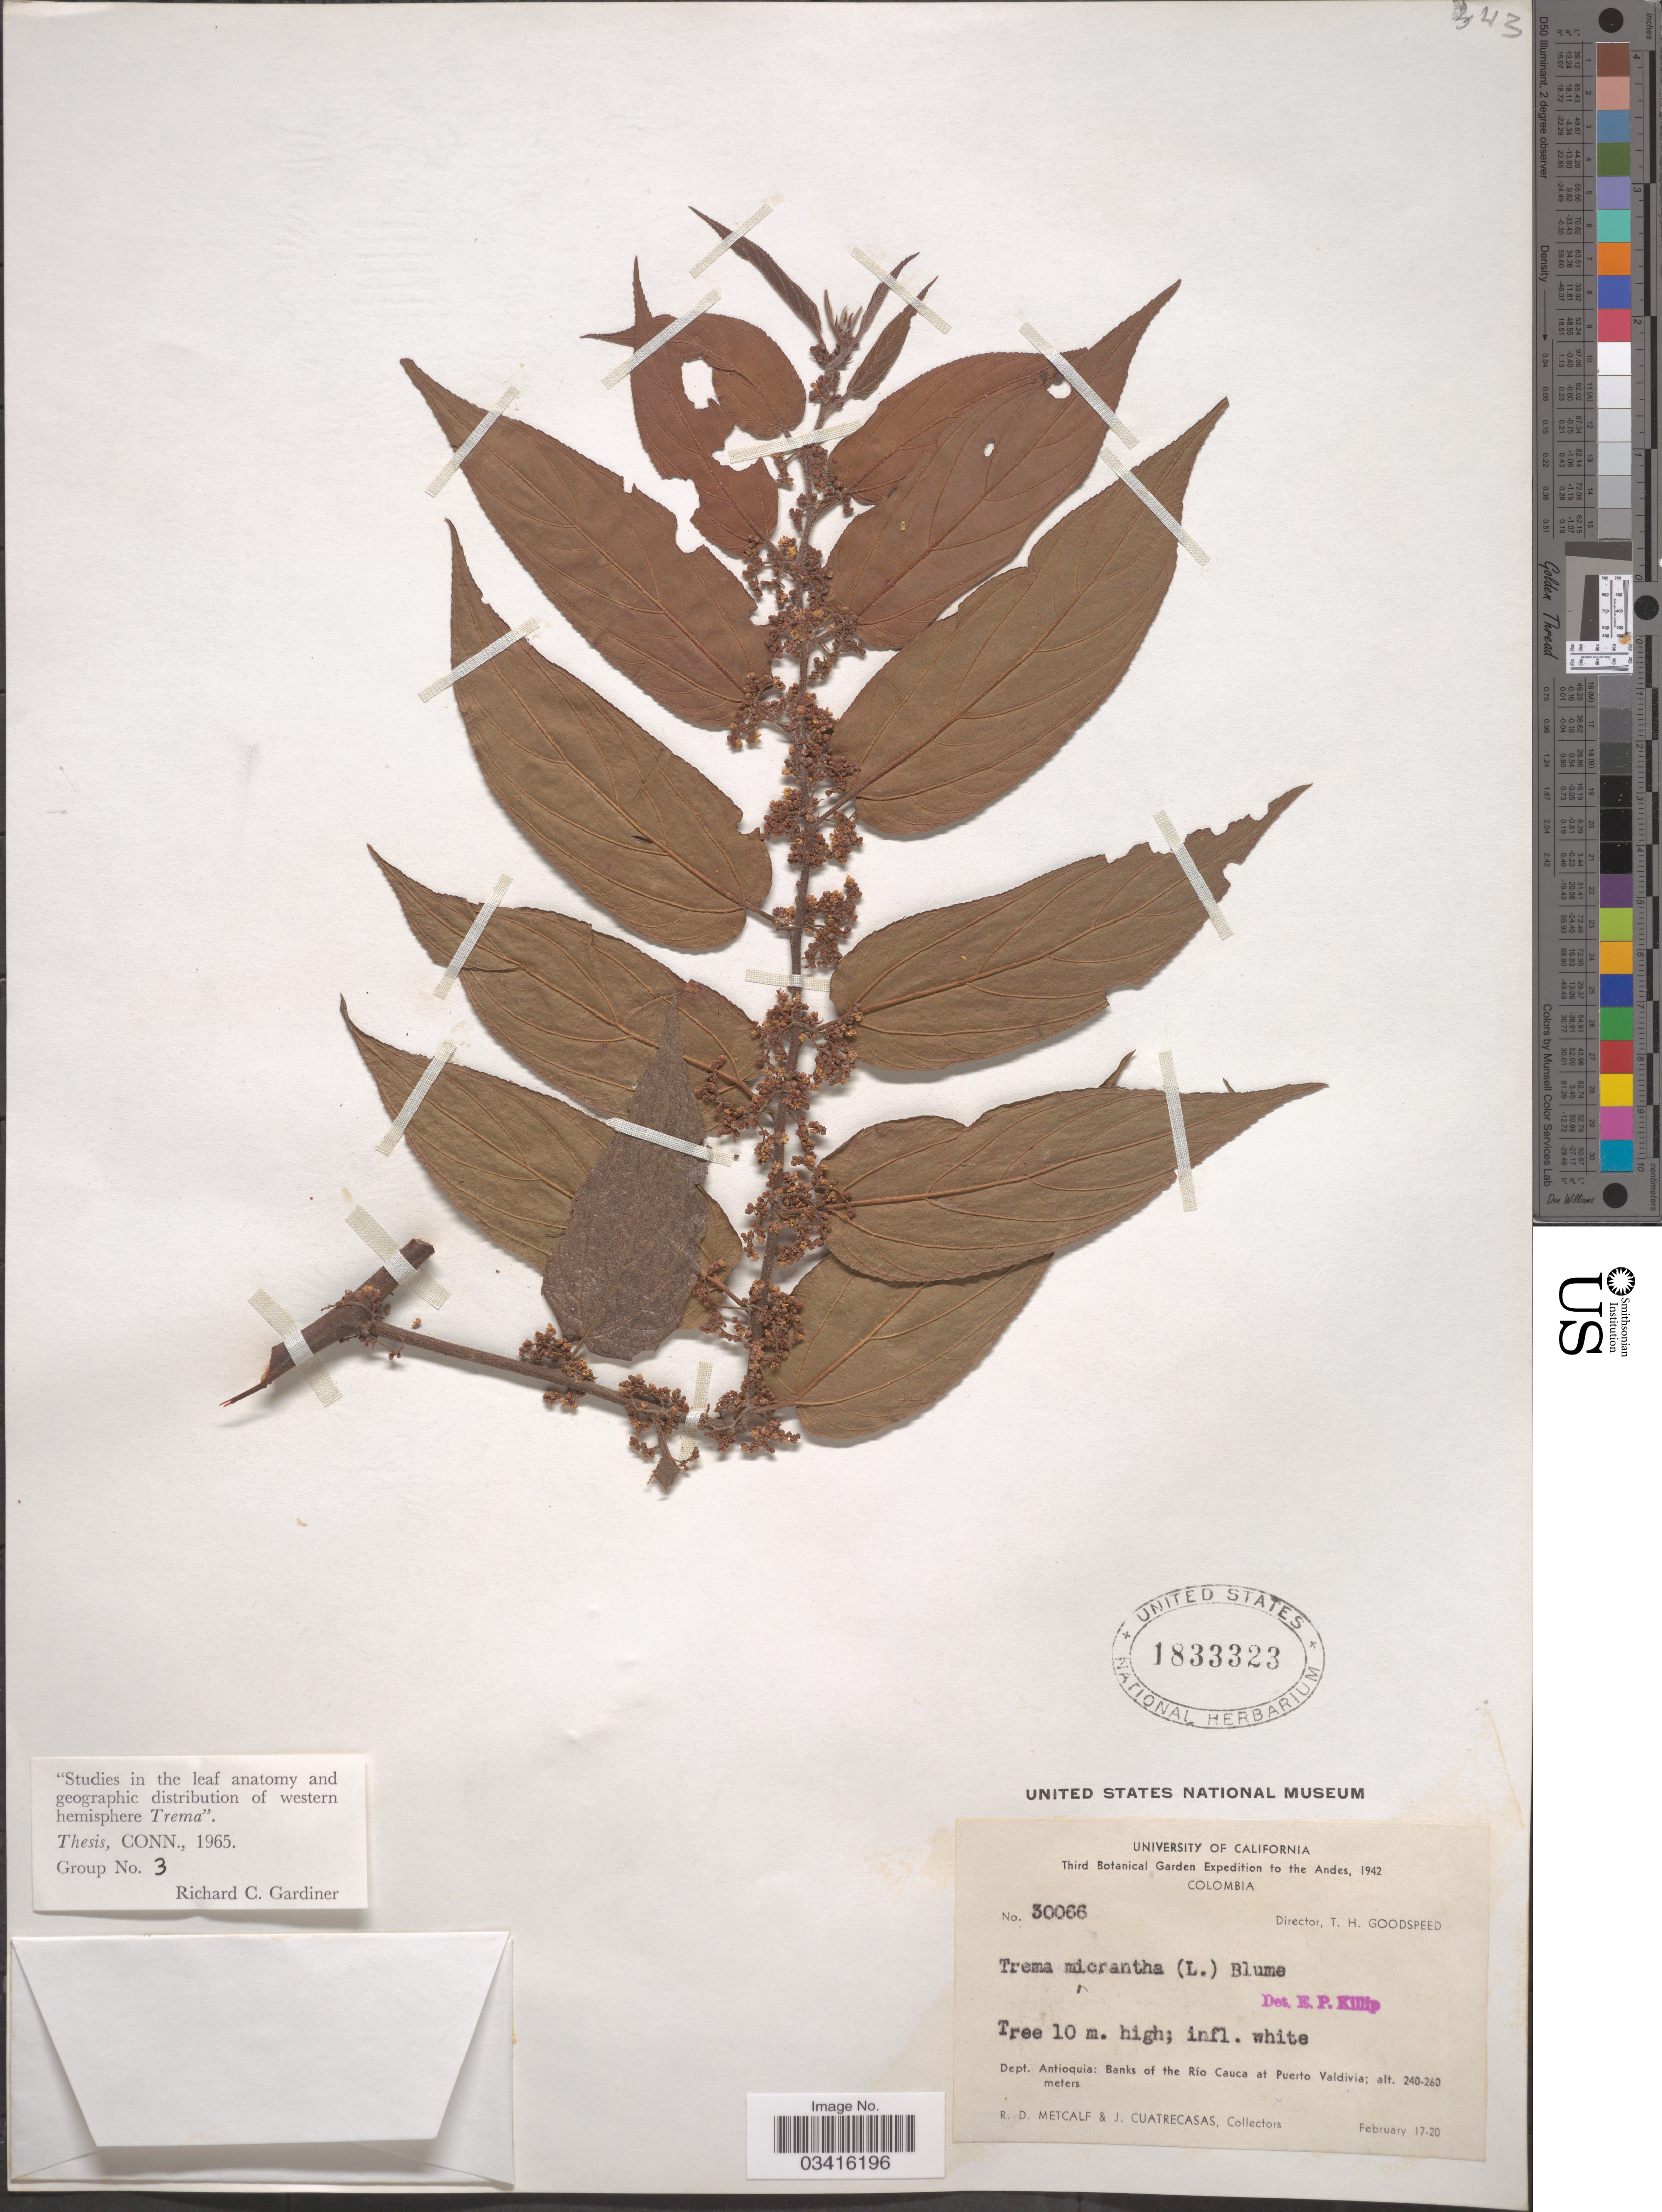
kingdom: Plantae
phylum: Tracheophyta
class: Magnoliopsida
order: Rosales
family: Cannabaceae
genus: Trema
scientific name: Trema micranthum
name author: (L.) Blume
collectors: R. D. Metcalf & J. Cuatrecasas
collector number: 30066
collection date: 1942-02-17/1942-02-20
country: Colombia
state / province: Antioquia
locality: Andes. Dept. Antioquia: Banks of the Río Cauca at Puerto Valdivia.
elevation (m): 240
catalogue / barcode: US 1833323